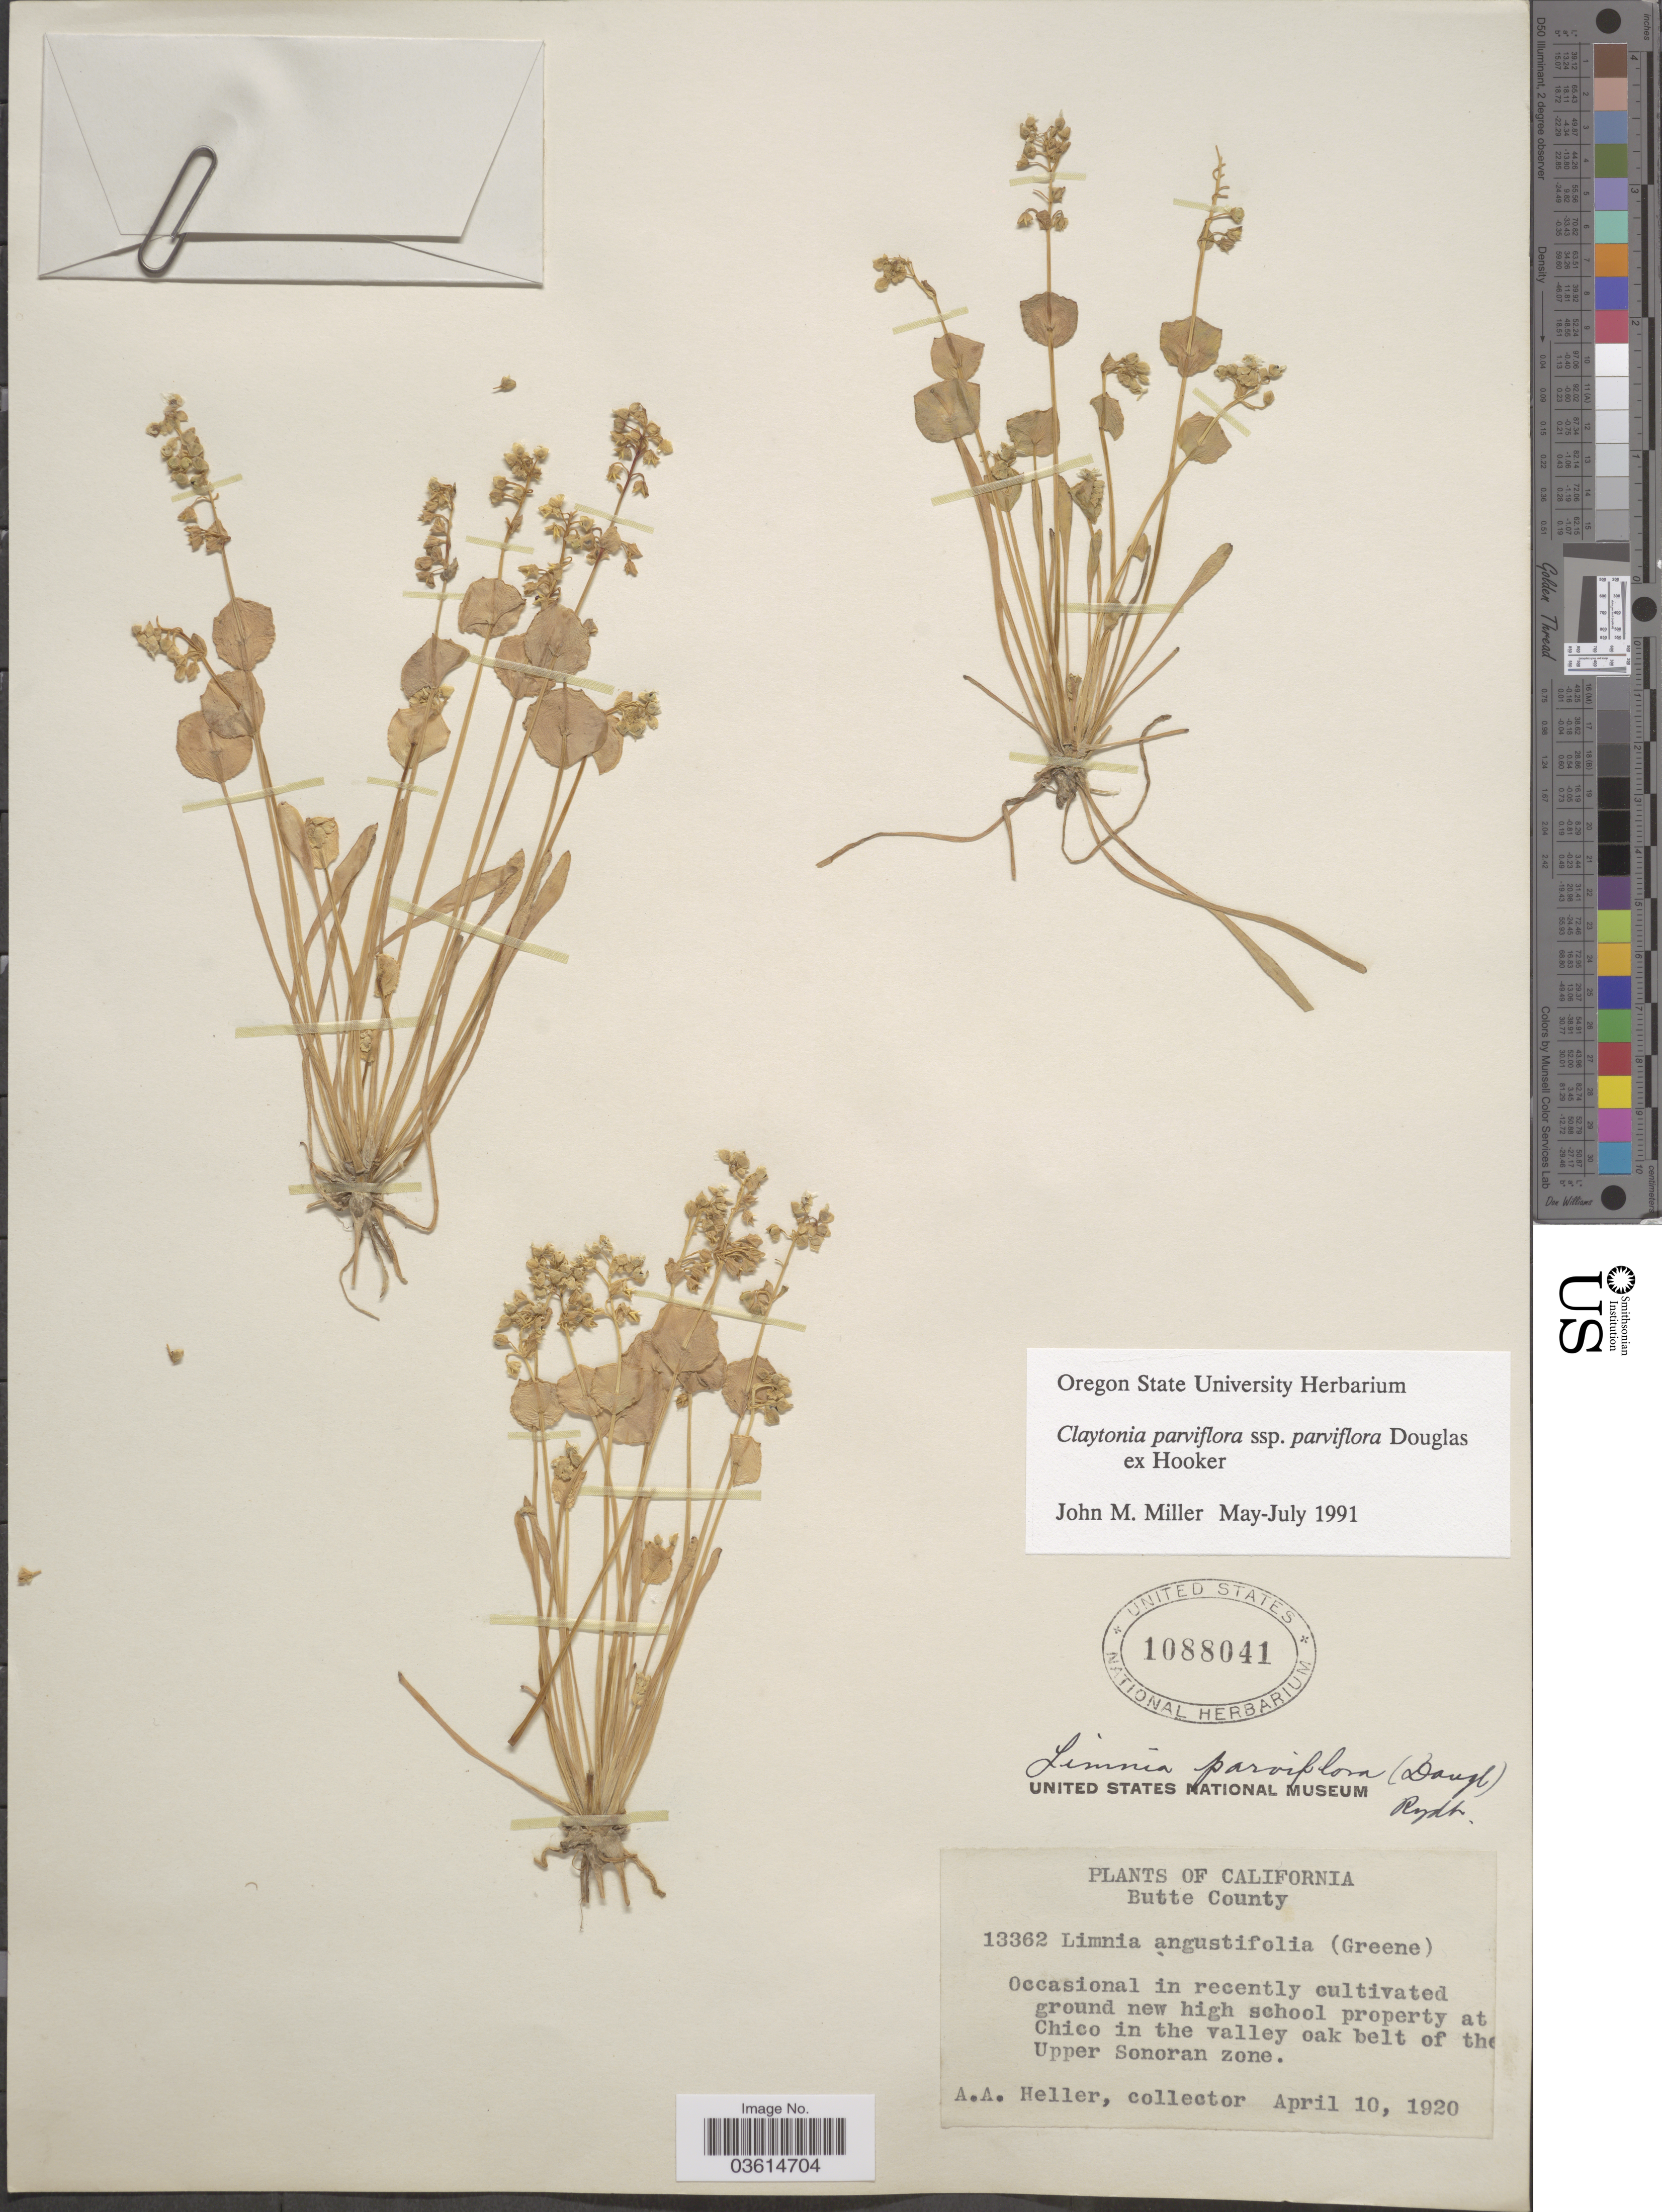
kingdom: Plantae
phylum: Tracheophyta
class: Magnoliopsida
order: Caryophyllales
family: Montiaceae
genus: Claytonia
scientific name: Claytonia parviflora subsp. parviflora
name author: Douglas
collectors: A. A. Heller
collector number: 13362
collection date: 1920-04-10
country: United States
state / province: California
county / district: Butte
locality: Butte County. New high school property at Chico in the valley oak belt of the Upper Sonoran Zone.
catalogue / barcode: US 1088041